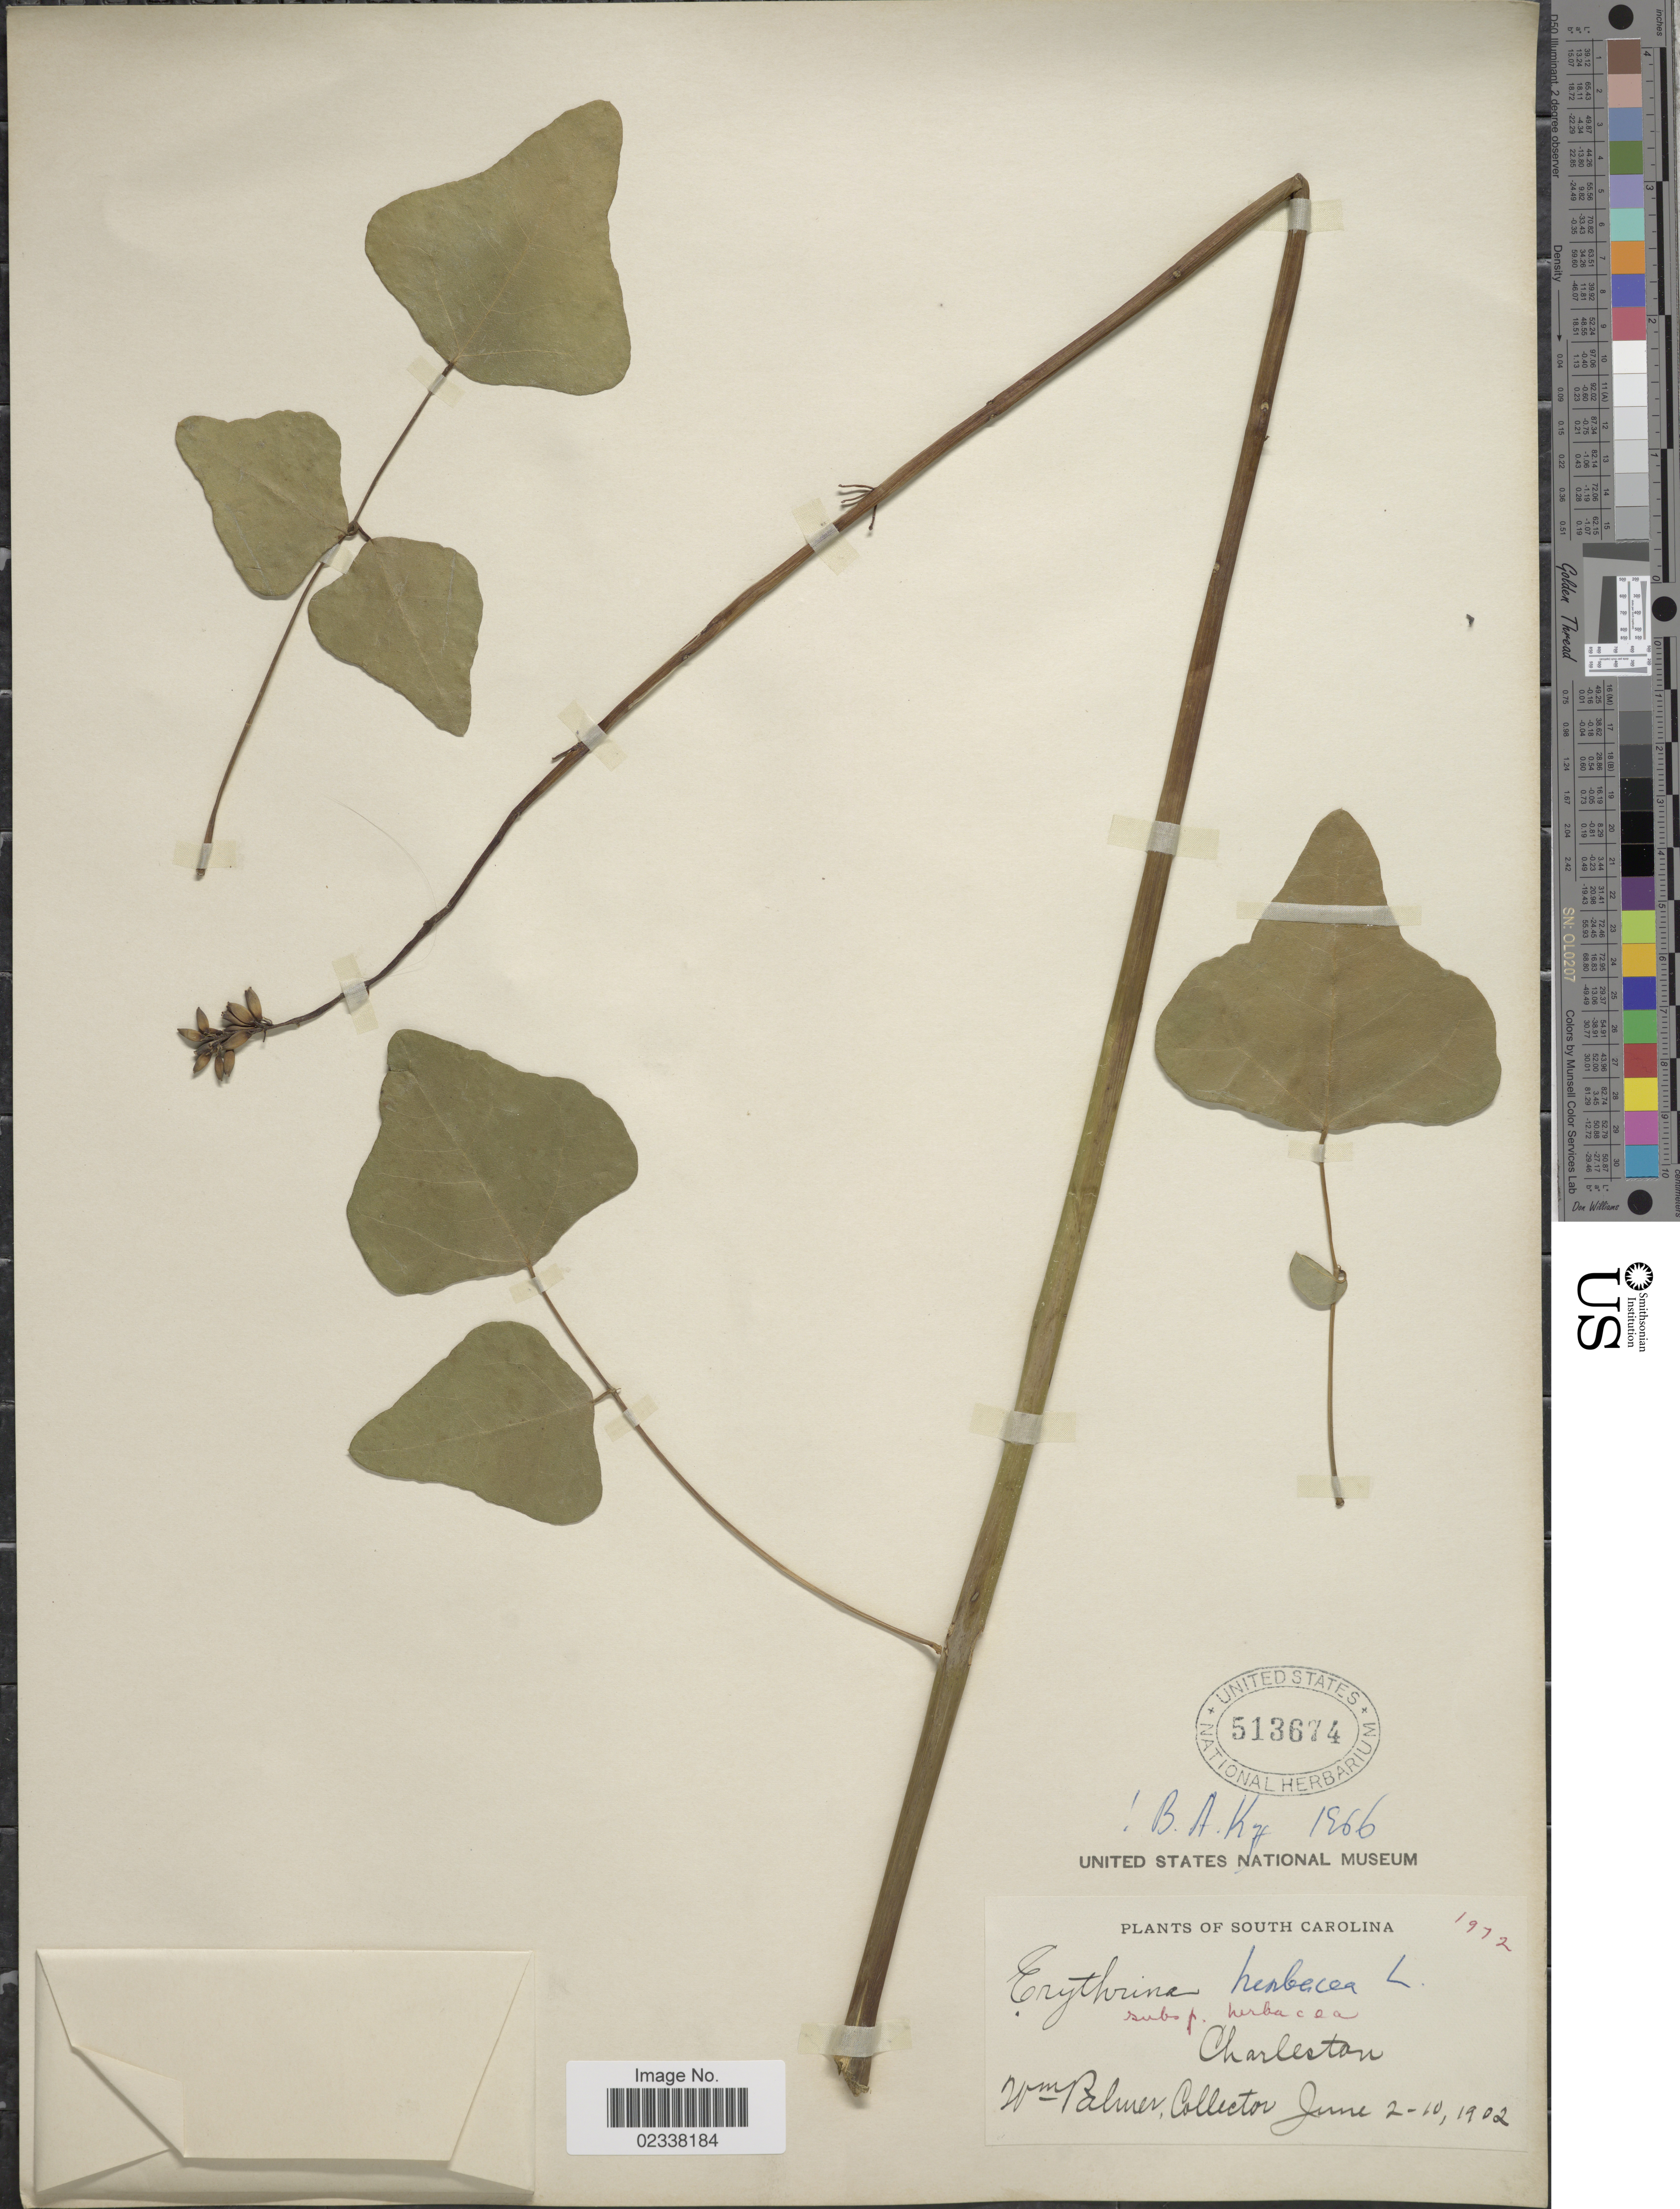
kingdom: Plantae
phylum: Tracheophyta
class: Magnoliopsida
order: Fabales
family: Fabaceae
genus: Erythrina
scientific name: Erythrina herbacea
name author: L.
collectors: W. Palmer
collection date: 1902-06-02/1902-06-10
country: United States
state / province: South Carolina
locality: Charleston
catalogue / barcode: US 513674